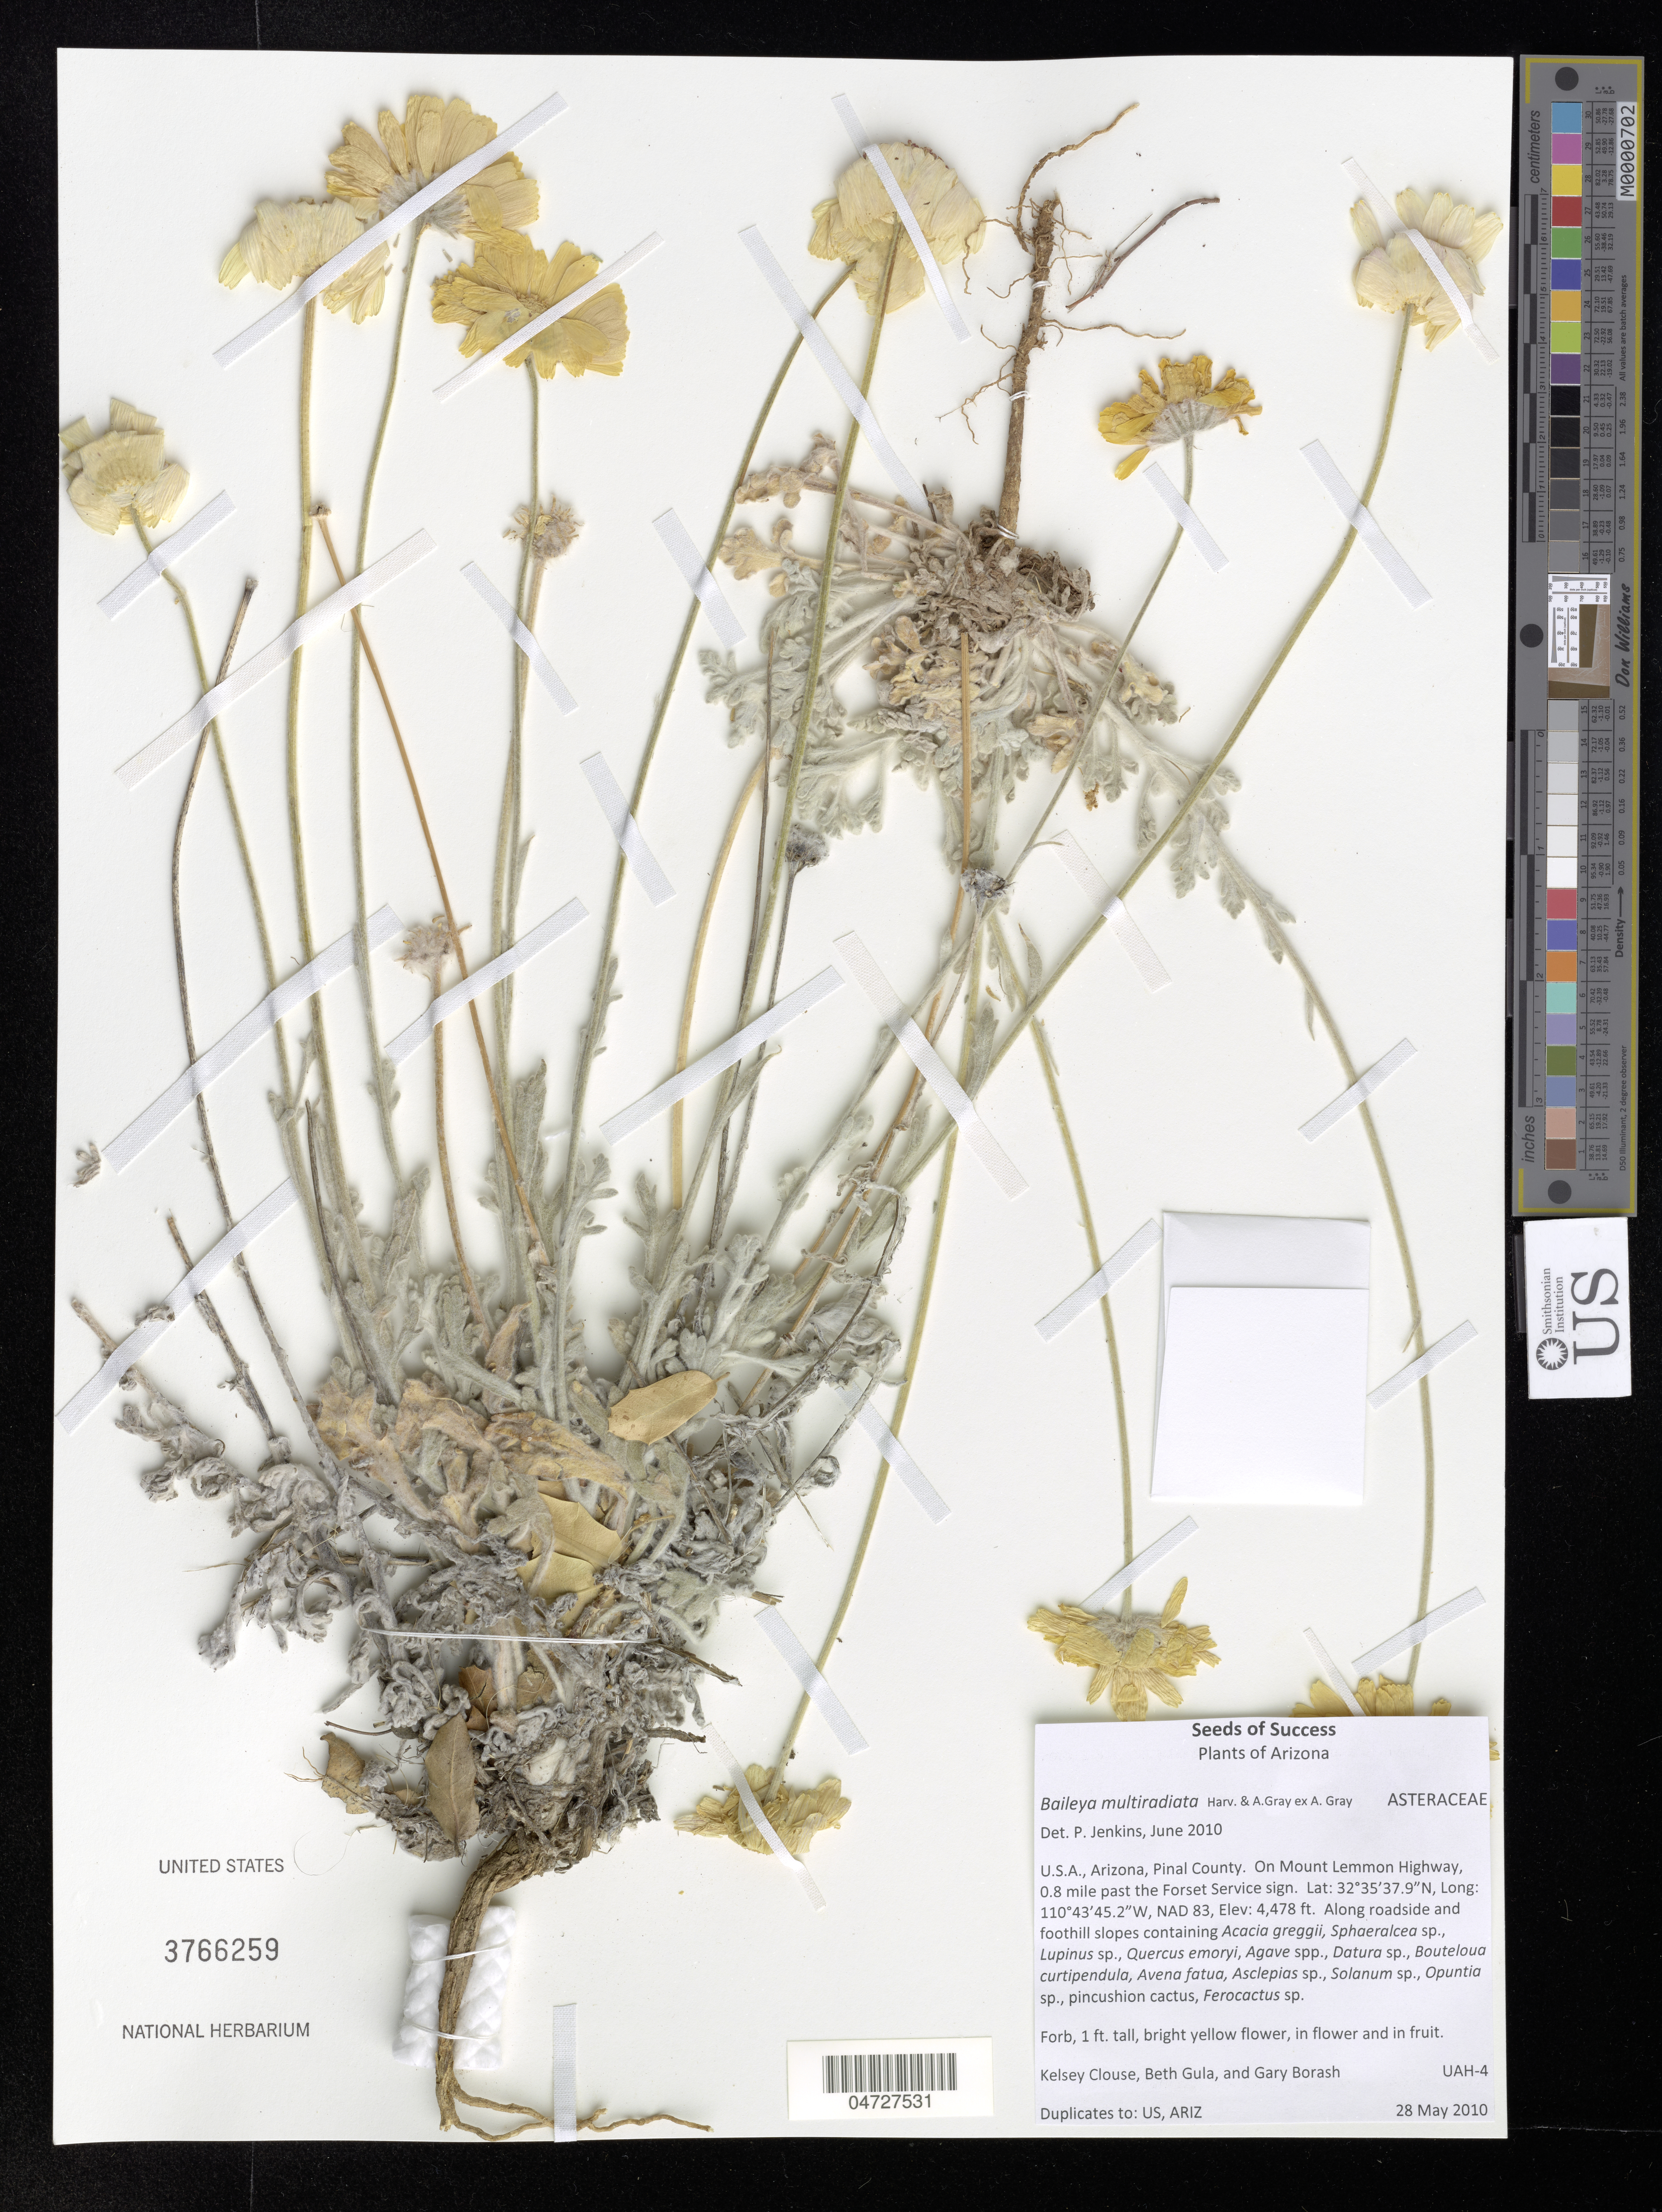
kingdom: Plantae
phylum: Tracheophyta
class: Magnoliopsida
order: Asterales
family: Asteraceae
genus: Baileya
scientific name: Baileya multiradiata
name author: Harv. ex A. Gray & A. Gray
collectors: K. Clouse, B. Gula & G. Borash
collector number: UAH-4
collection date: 2010-05-28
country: United States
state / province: Arizona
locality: Pinal County. On Mount Lemmon Highway, 0.8 mile past the Forset Service sign.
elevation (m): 1365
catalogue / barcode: US 3766259